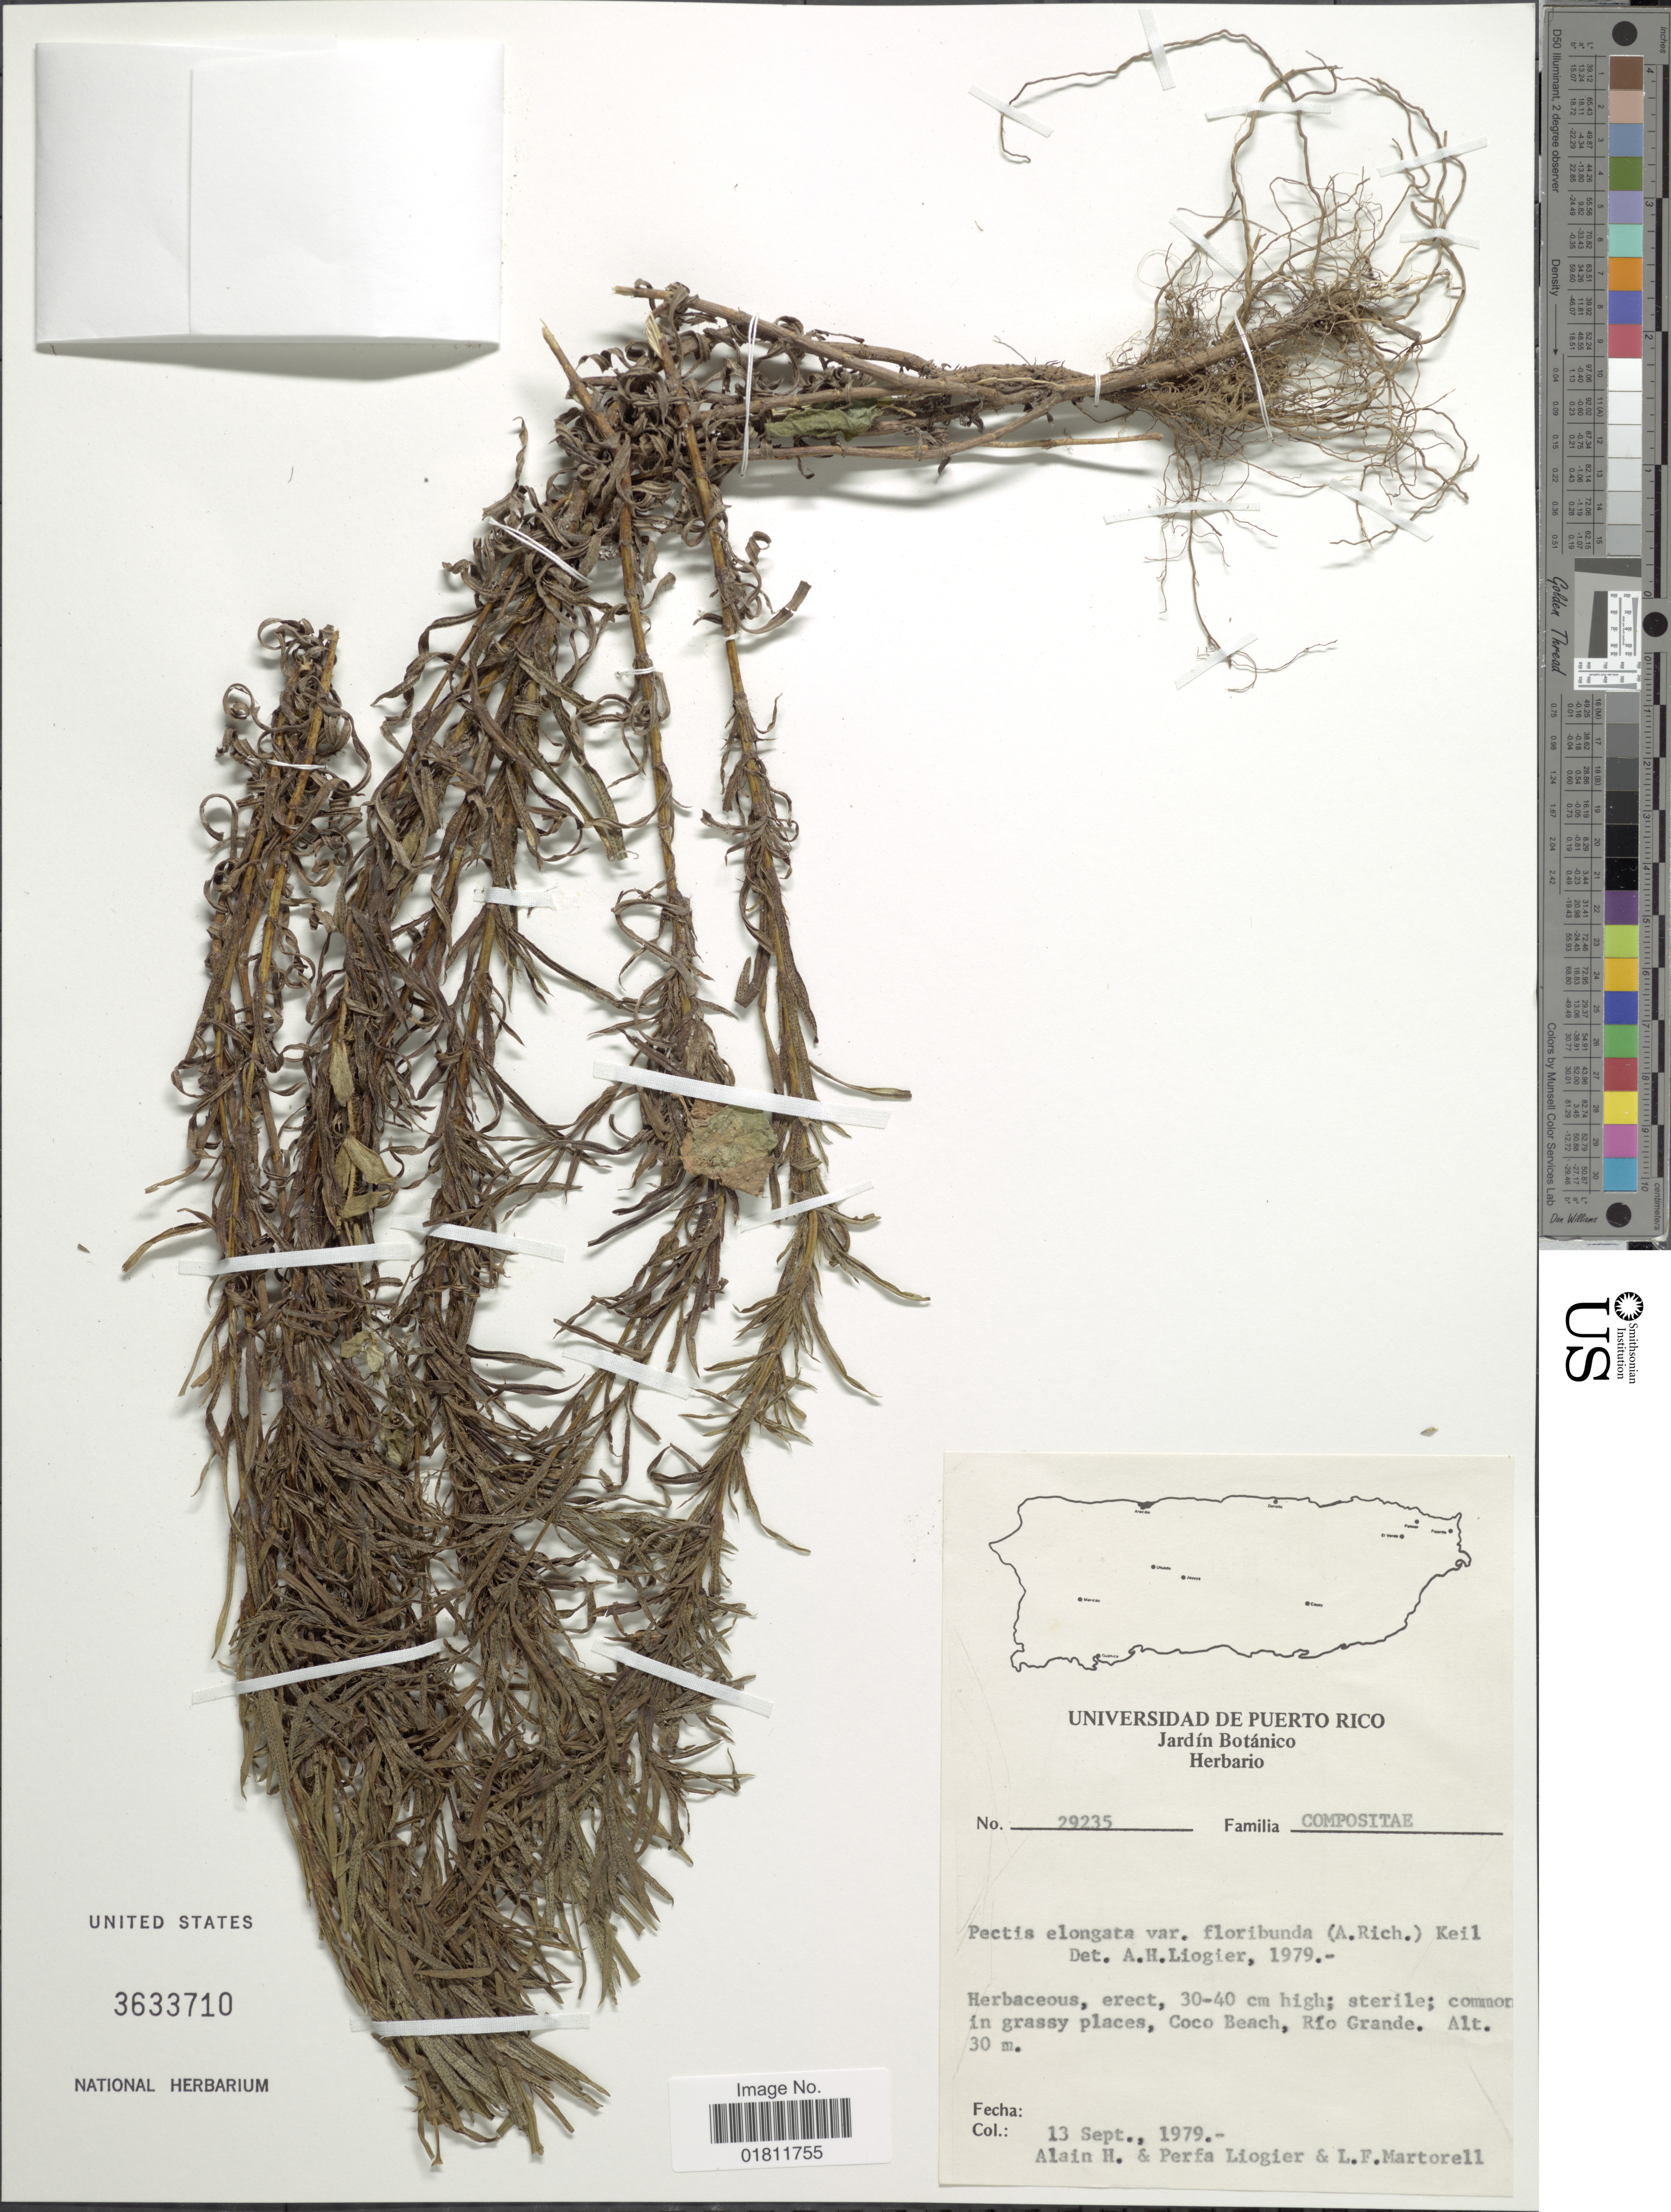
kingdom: Plantae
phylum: Tracheophyta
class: Magnoliopsida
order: Asterales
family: Asteraceae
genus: Pectis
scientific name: Pectis elongata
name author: Kunth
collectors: A. H. Liogier, M. P. Liogier & L. Martorell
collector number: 29235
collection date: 1979-09-13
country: Puerto Rico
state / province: Río Grande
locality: Coco Beach, Rio Grande.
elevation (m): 30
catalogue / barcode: US 3633710